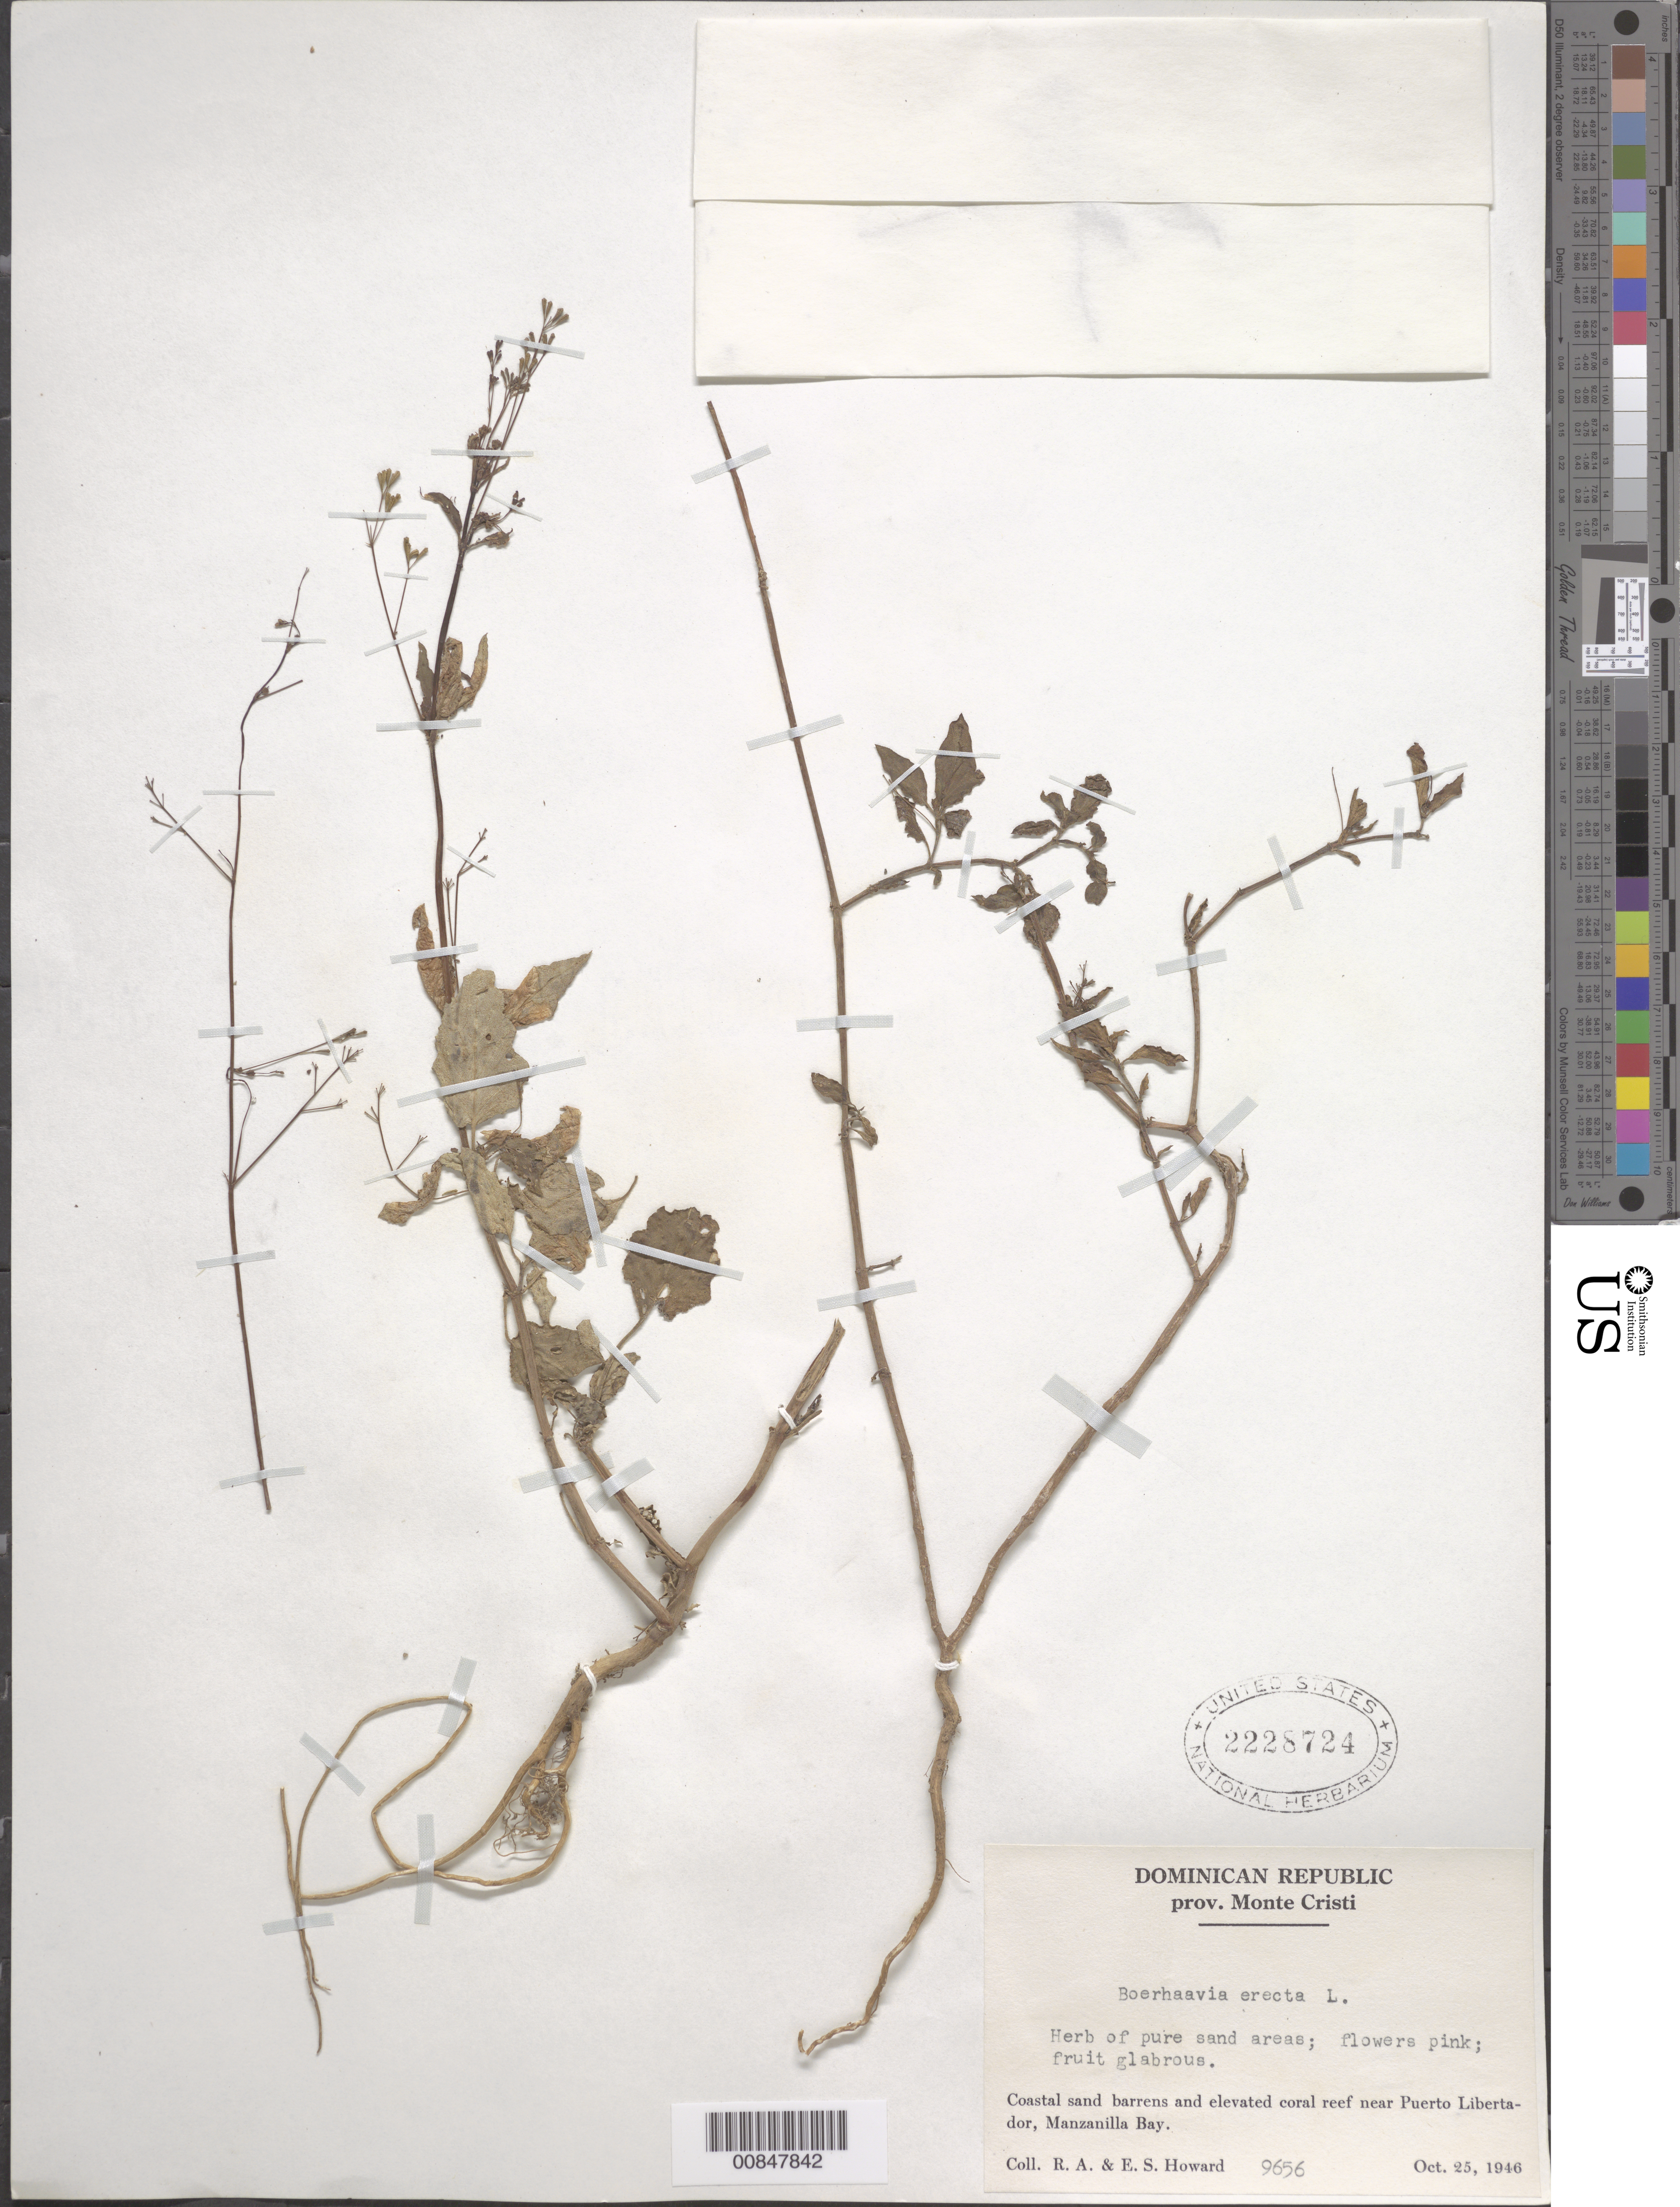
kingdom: Plantae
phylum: Tracheophyta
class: Magnoliopsida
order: Caryophyllales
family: Nyctaginaceae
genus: Boerhavia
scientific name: Boerhavia erecta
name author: L.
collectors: R. A. Howard & E. S. Howard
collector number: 9656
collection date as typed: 25 Oct 1946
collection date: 1946-10-25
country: Dominican Republic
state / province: Monte Cristi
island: Hispaniola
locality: Near Puerto Libertador, Manzanilla Bay.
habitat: Herb of pure sand areas. Coastal sand barrens and elevated coral reef.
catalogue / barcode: US 2228724